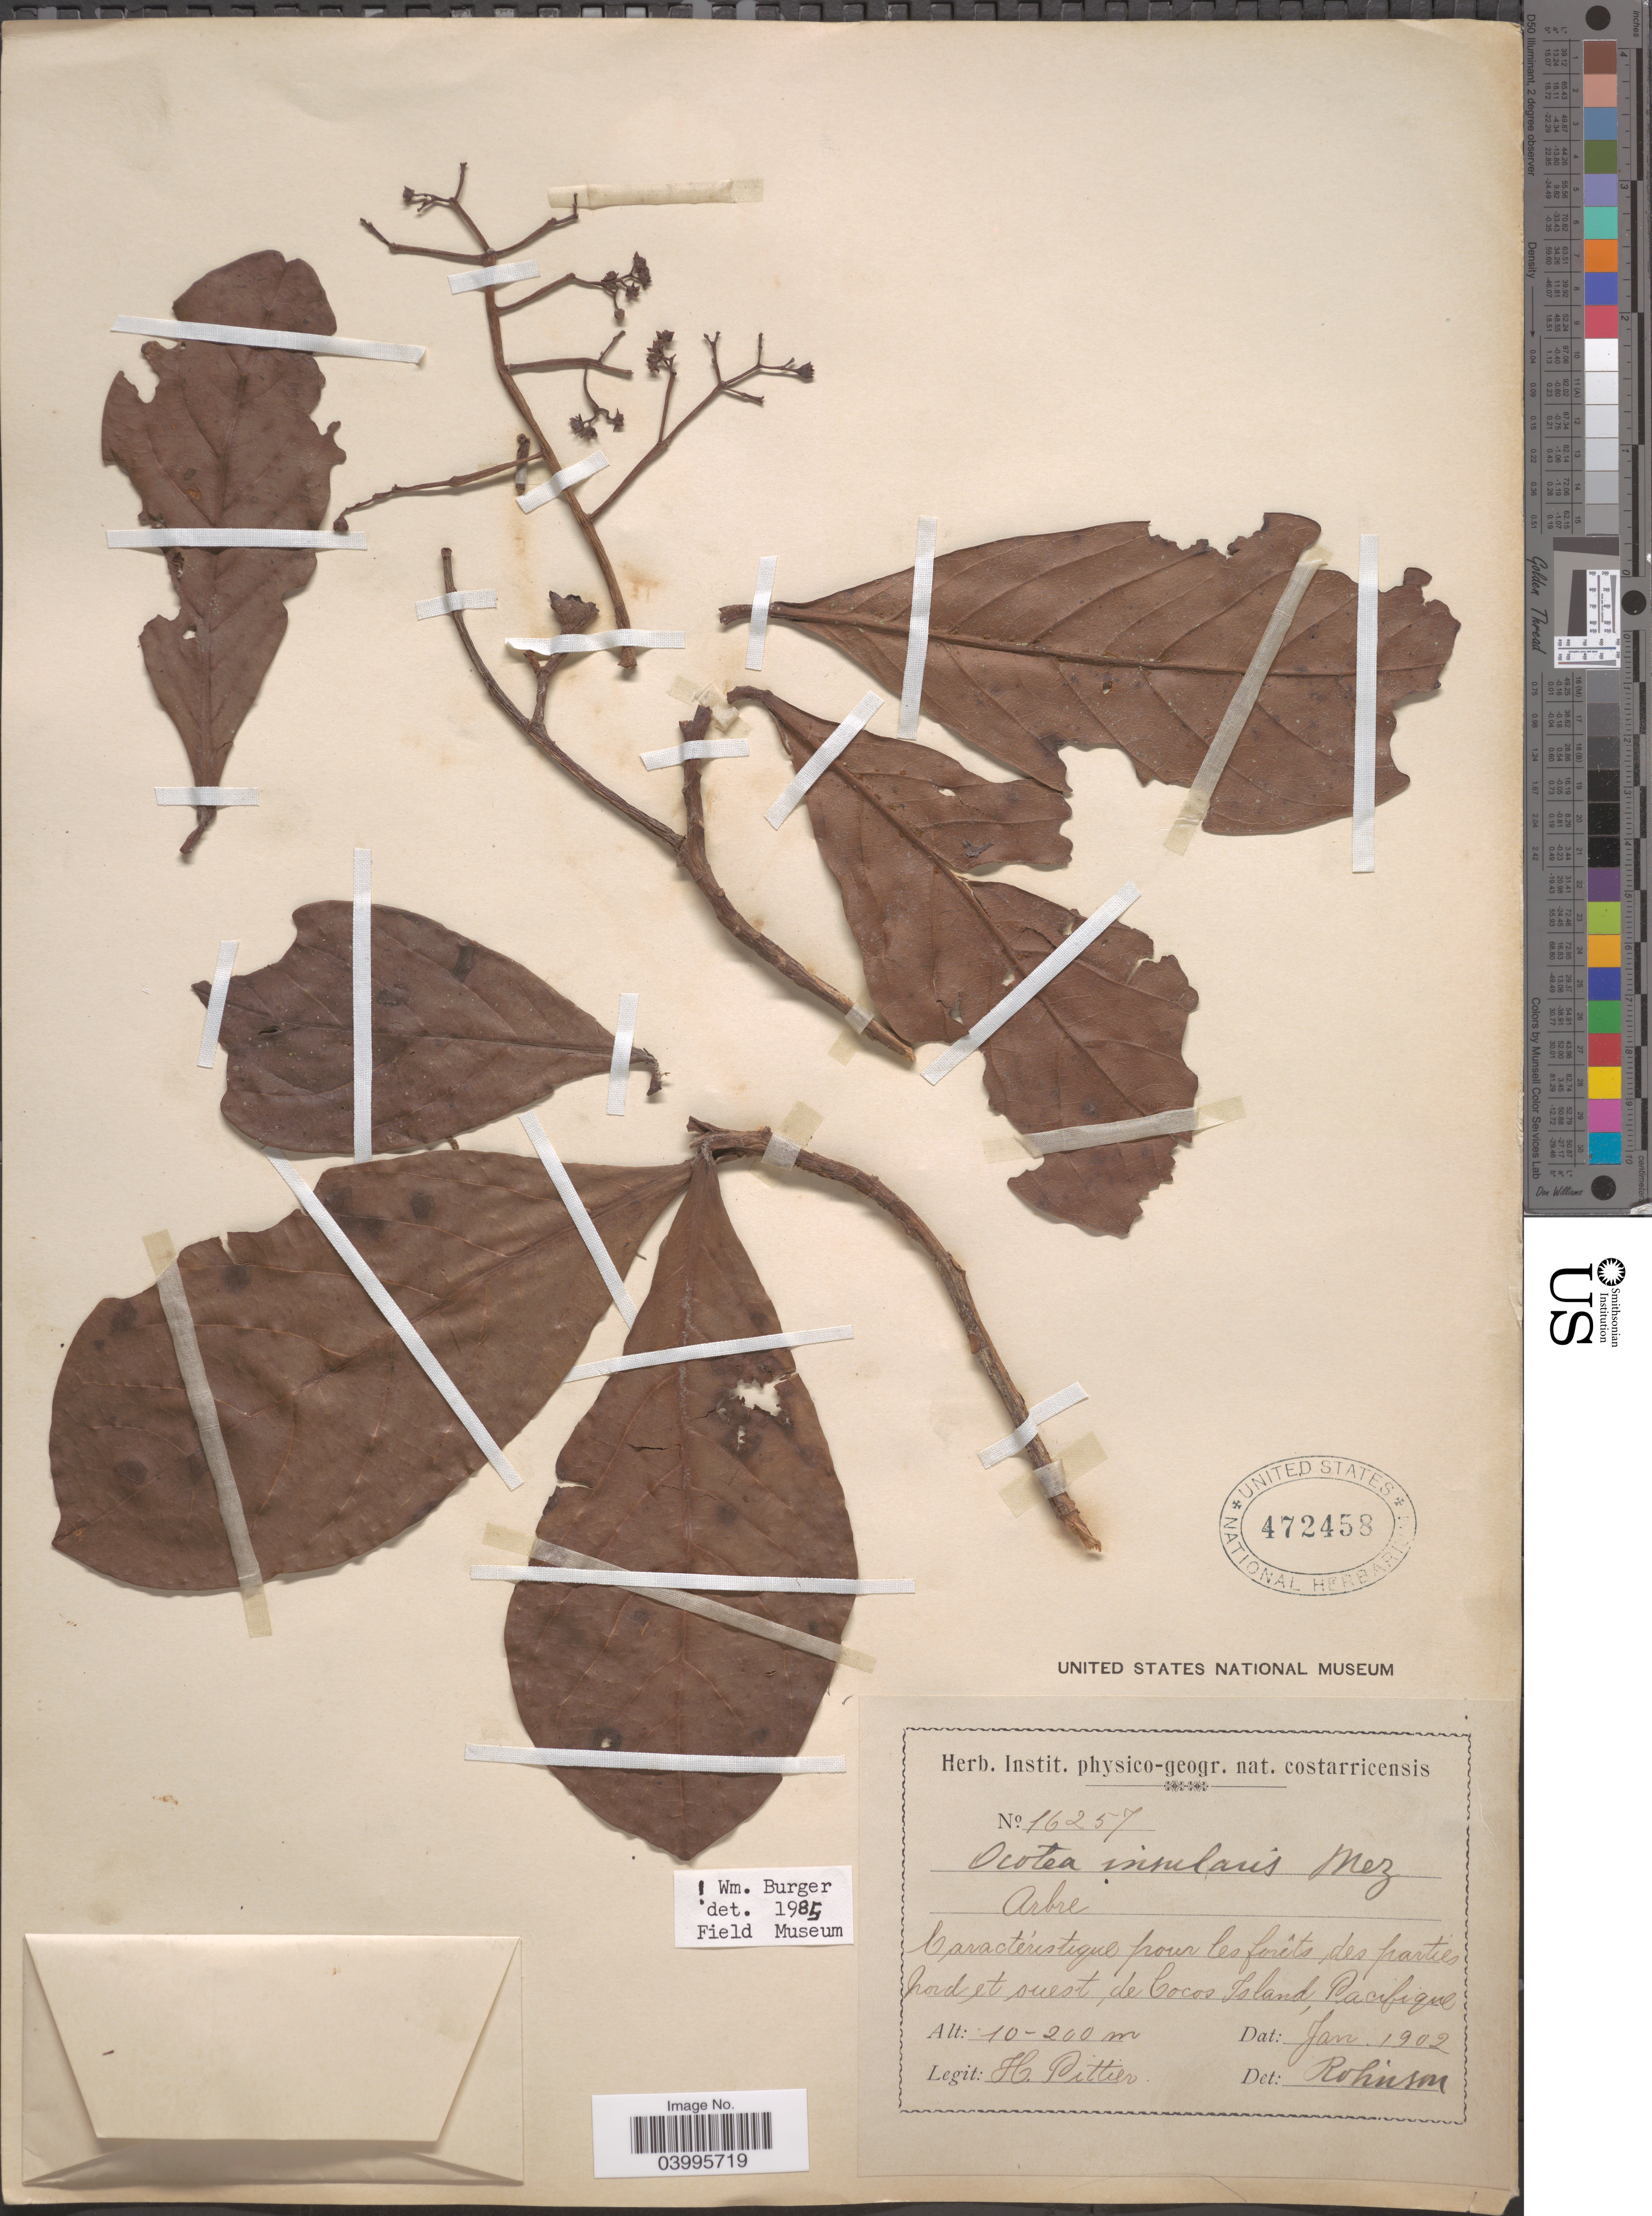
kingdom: Plantae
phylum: Tracheophyta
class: Magnoliopsida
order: Laurales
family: Lauraceae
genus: Ocotea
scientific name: Ocotea insularis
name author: (Meisn.) Mez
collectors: H. F. Pittier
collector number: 16257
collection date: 1902-01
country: Costa Rica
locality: Caractéristique pour les forêts des parties ford et ouest de Cocos Island, Pacifique.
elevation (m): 10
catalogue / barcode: US 472458